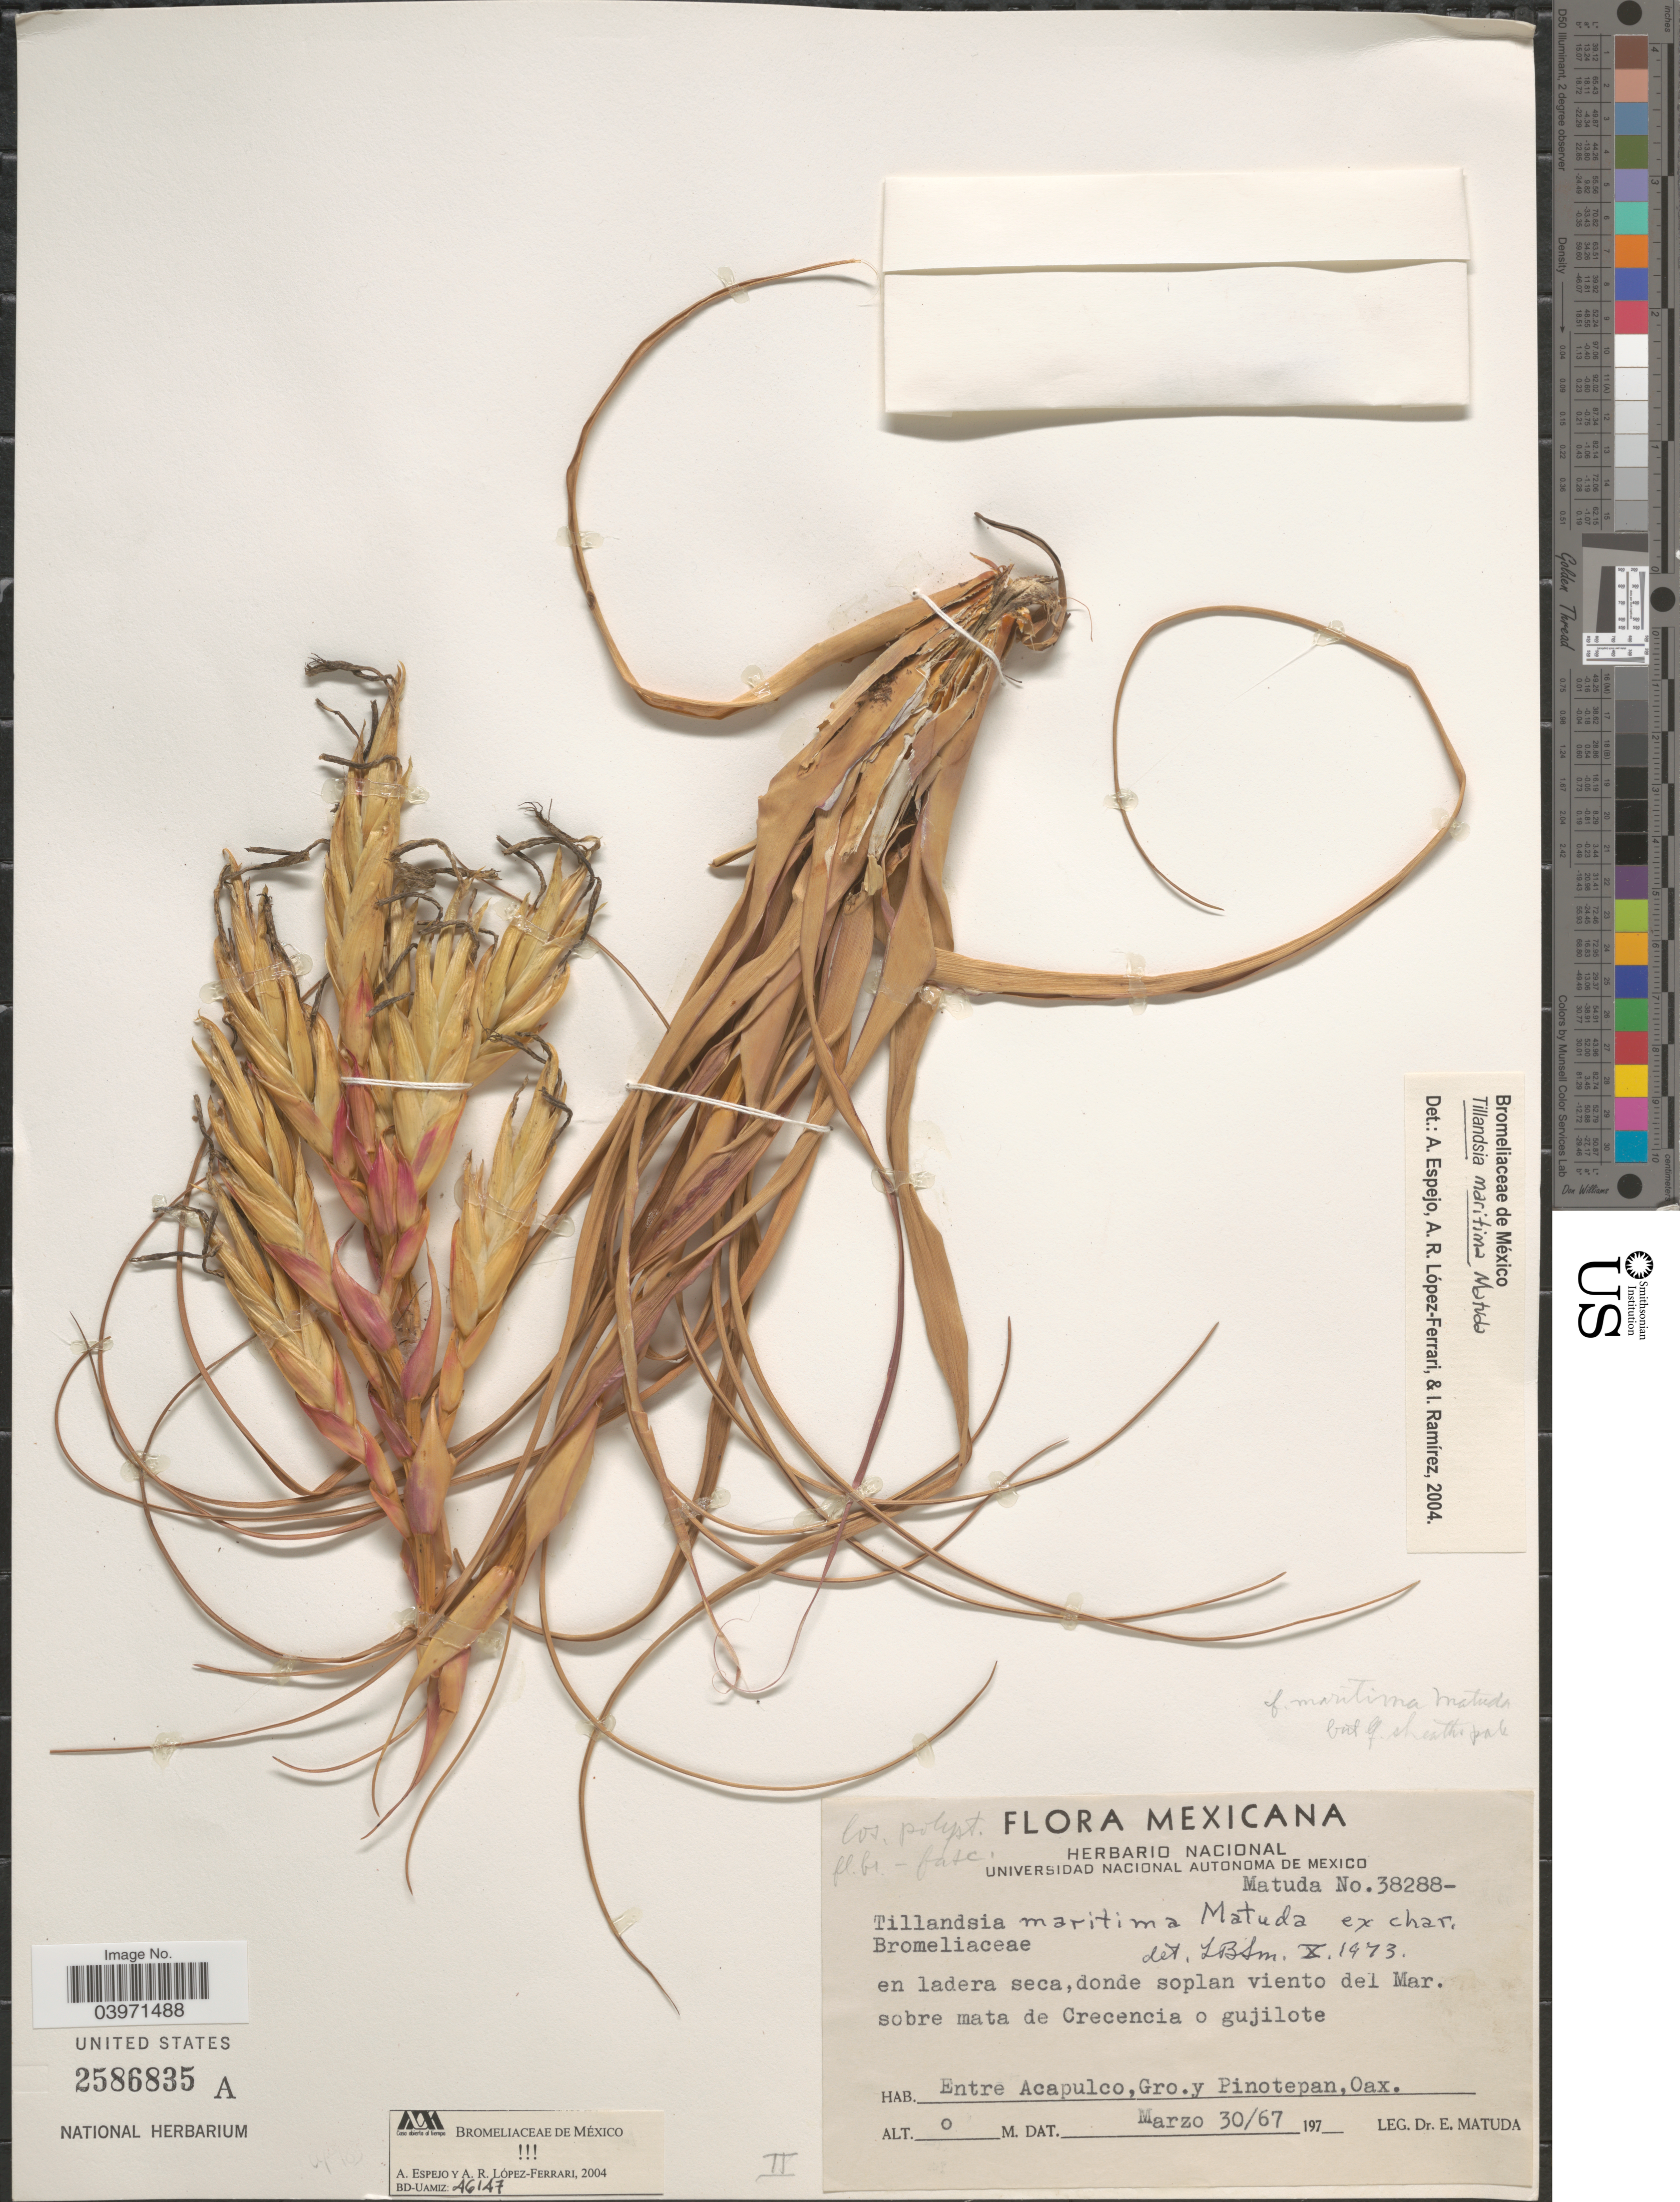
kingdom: Plantae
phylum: Tracheophyta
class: Liliopsida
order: Poales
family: Bromeliaceae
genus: Tillandsia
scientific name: Tillandsia maritima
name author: Matuda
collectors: E. Matuda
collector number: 38288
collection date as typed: Transcribed d/m/y: 30/3/67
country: Mexico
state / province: Oaxaca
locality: Entre Acapulco, Gro. y Pinotepan.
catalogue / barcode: US 2586835A